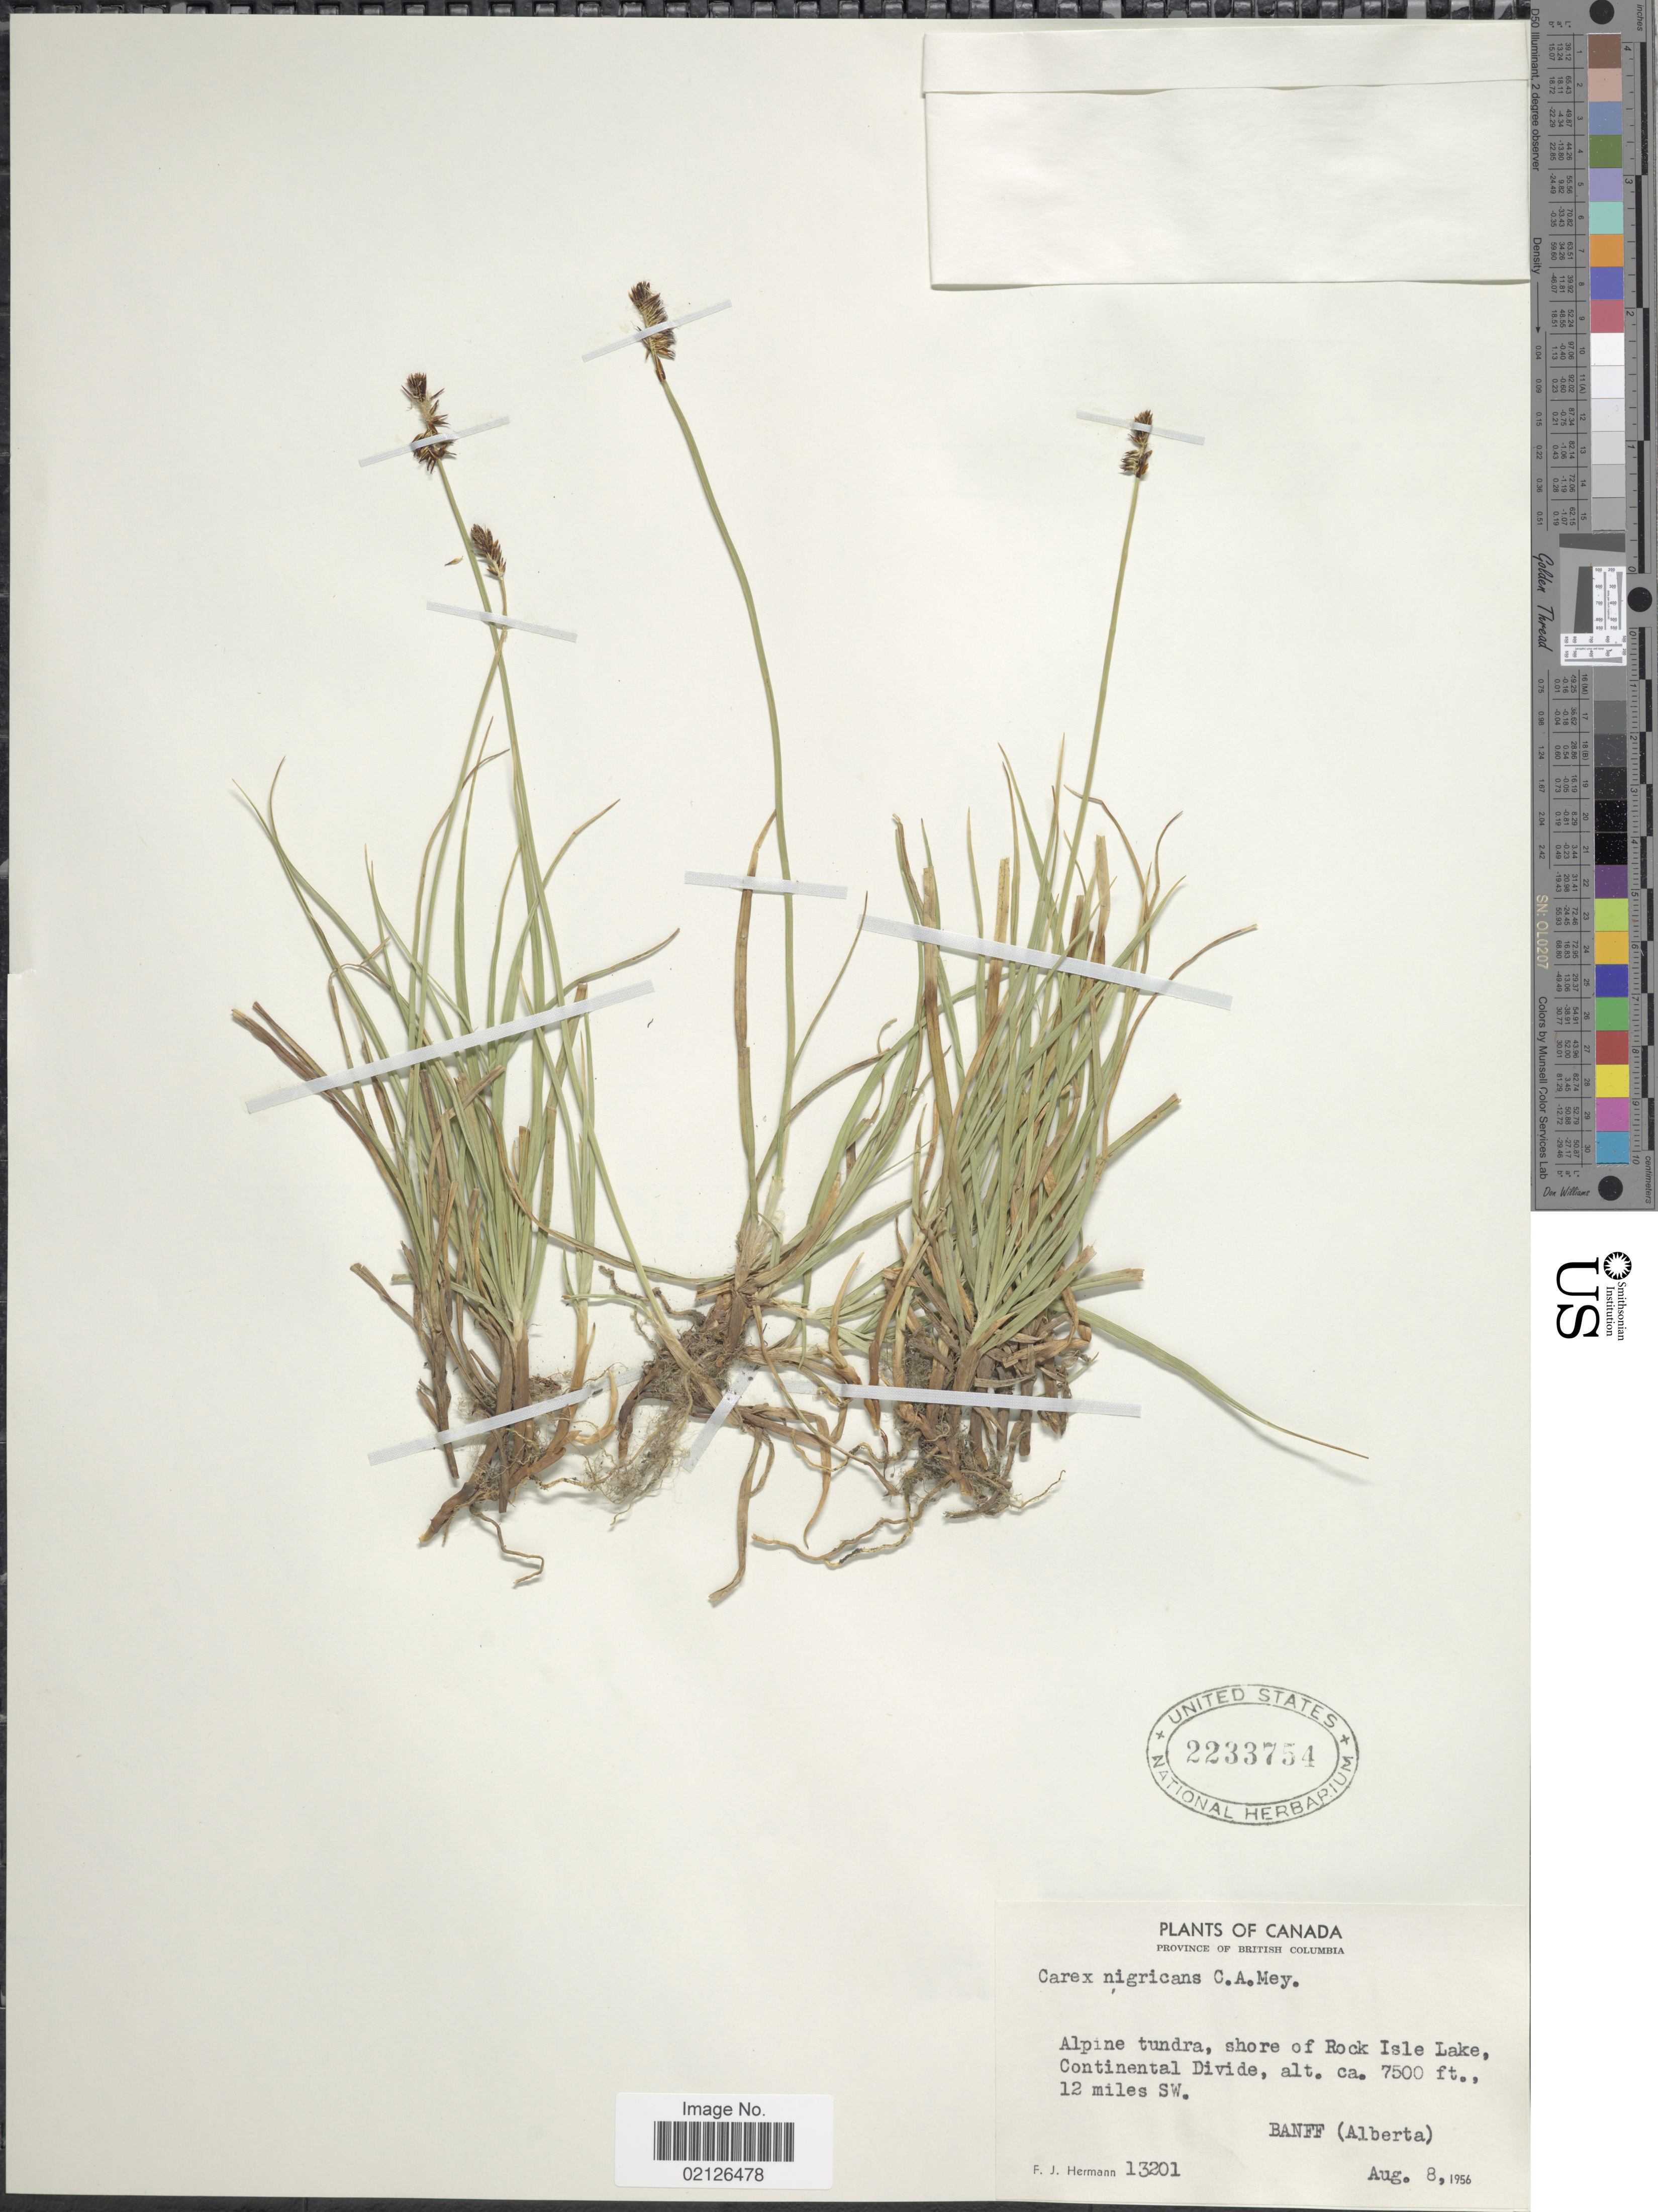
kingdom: Plantae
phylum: Tracheophyta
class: Liliopsida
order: Poales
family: Cyperaceae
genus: Carex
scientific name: Carex nigricans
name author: C.A. Mey.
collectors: F. J. Hermann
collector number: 13201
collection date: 1956-08-08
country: Canada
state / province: Alberta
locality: Province of British Columbia, Alpine tundra, shore of Rock Isle Lake, Continental Divide, 12 miles SW Banff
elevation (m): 2286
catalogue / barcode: US 2233754